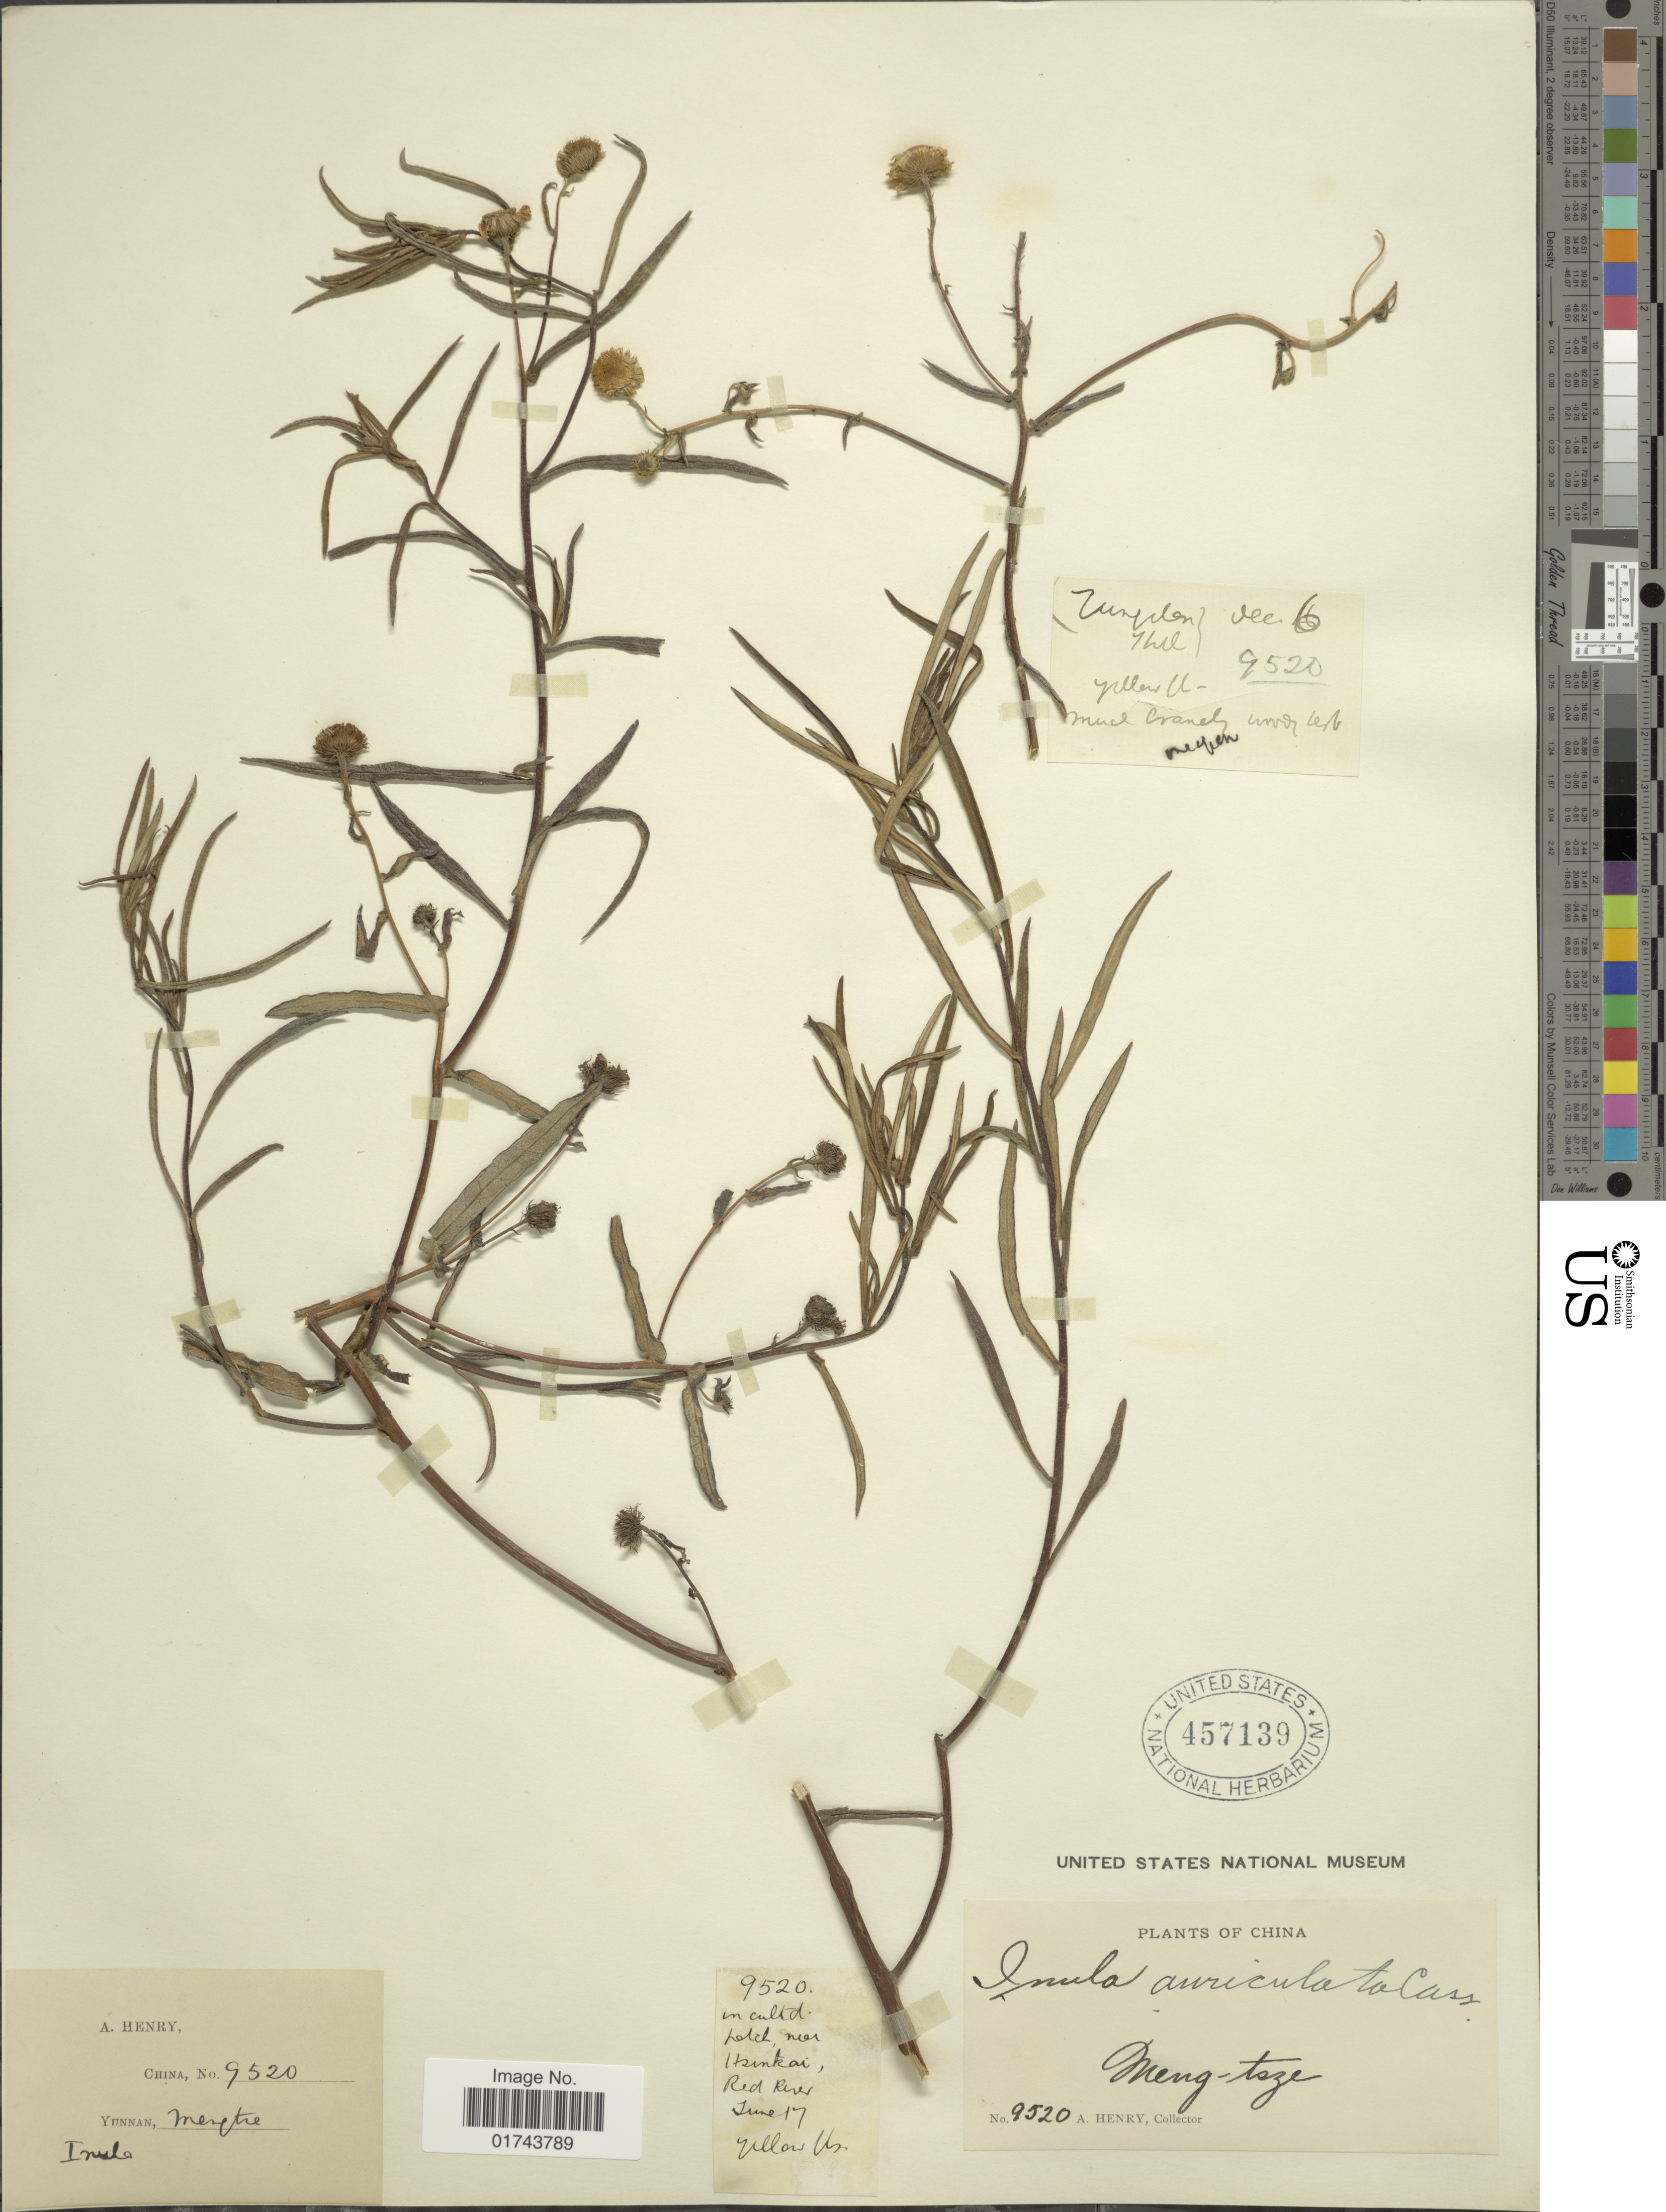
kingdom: Plantae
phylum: Tracheophyta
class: Magnoliopsida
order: Asterales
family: Asteraceae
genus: Inula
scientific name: Inula auriculata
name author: Boiss. & Balansa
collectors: A. Henry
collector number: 9520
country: China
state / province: Yunnan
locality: Near Hzinkai, Yunnan, Mengtze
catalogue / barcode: US 457139